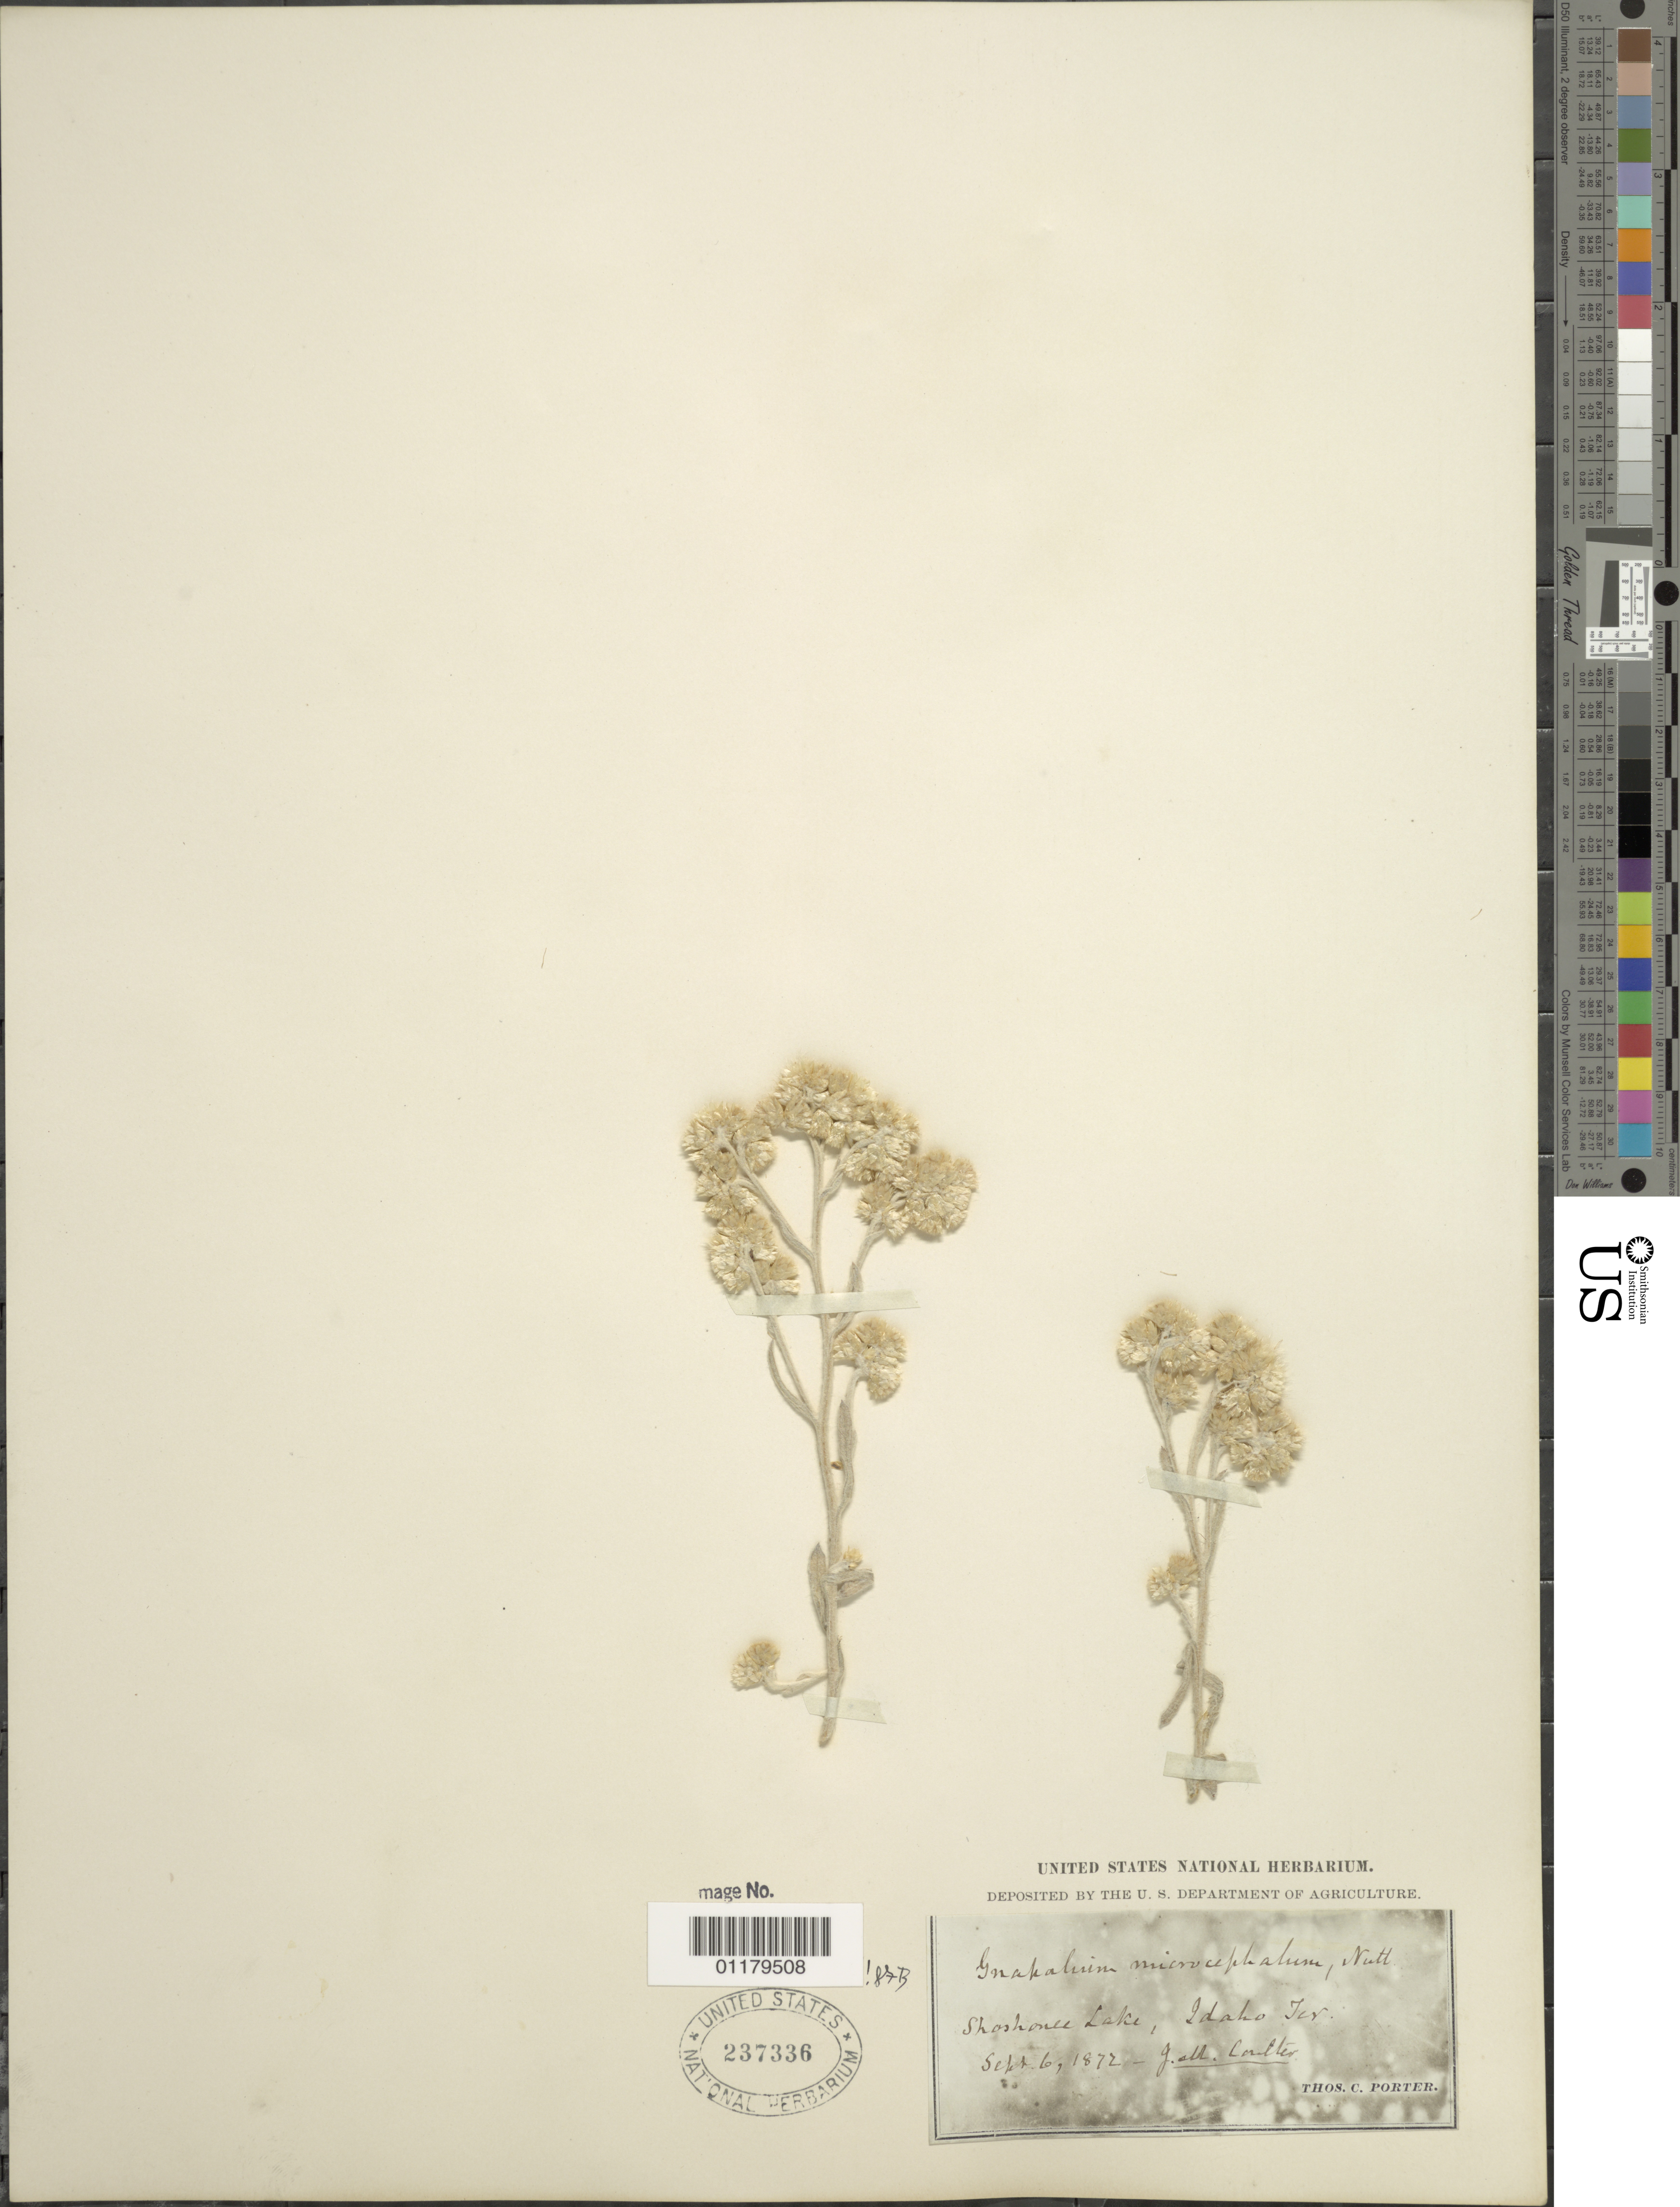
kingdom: Plantae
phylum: Tracheophyta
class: Magnoliopsida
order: Asterales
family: Asteraceae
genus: Pseudognaphalium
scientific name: Pseudognaphalium microcephalum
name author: (Nutt.) Anderb.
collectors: J. M. Coulter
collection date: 1872-09-06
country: United States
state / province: Idaho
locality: Shoshonee Lake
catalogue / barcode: US 237336